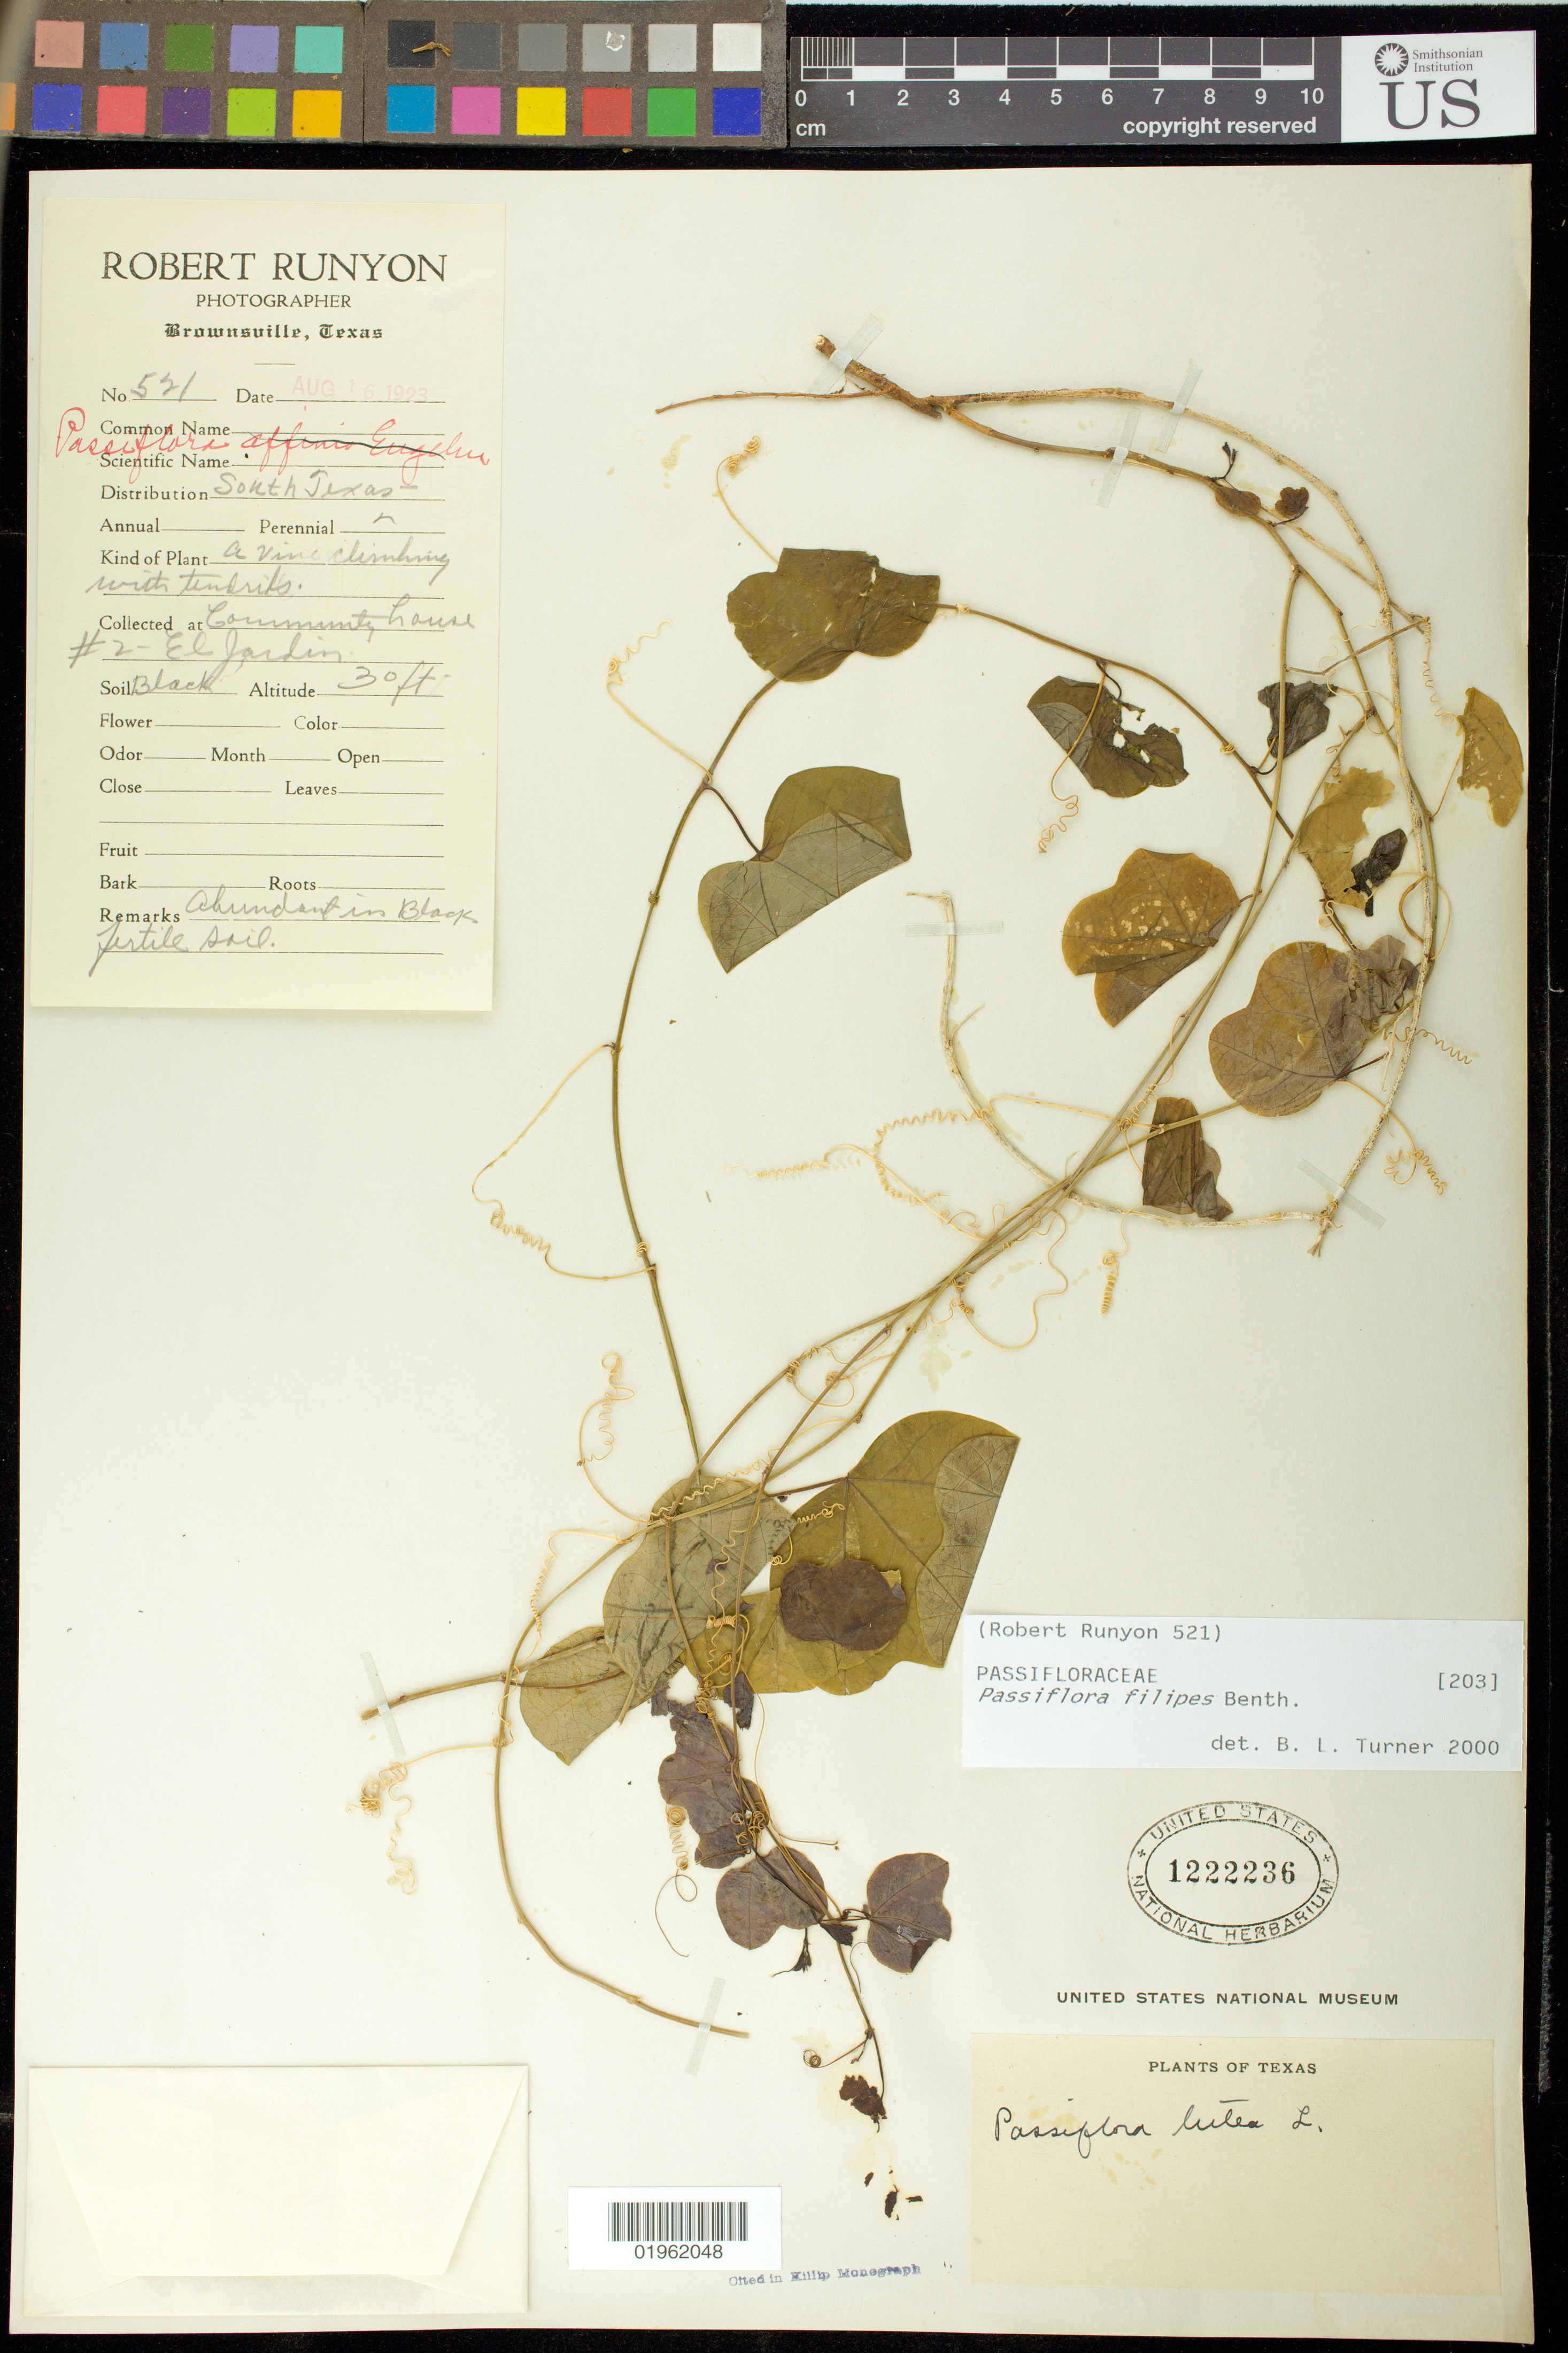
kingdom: Plantae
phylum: Tracheophyta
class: Magnoliopsida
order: Malpighiales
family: Passifloraceae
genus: Passiflora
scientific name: Passiflora filipes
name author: Benth.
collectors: R. Runyon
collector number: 521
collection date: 1923-08-16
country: United States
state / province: Texas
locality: Community house no 2 - El Jardin. South Texas.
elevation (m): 9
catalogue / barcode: US 1222236